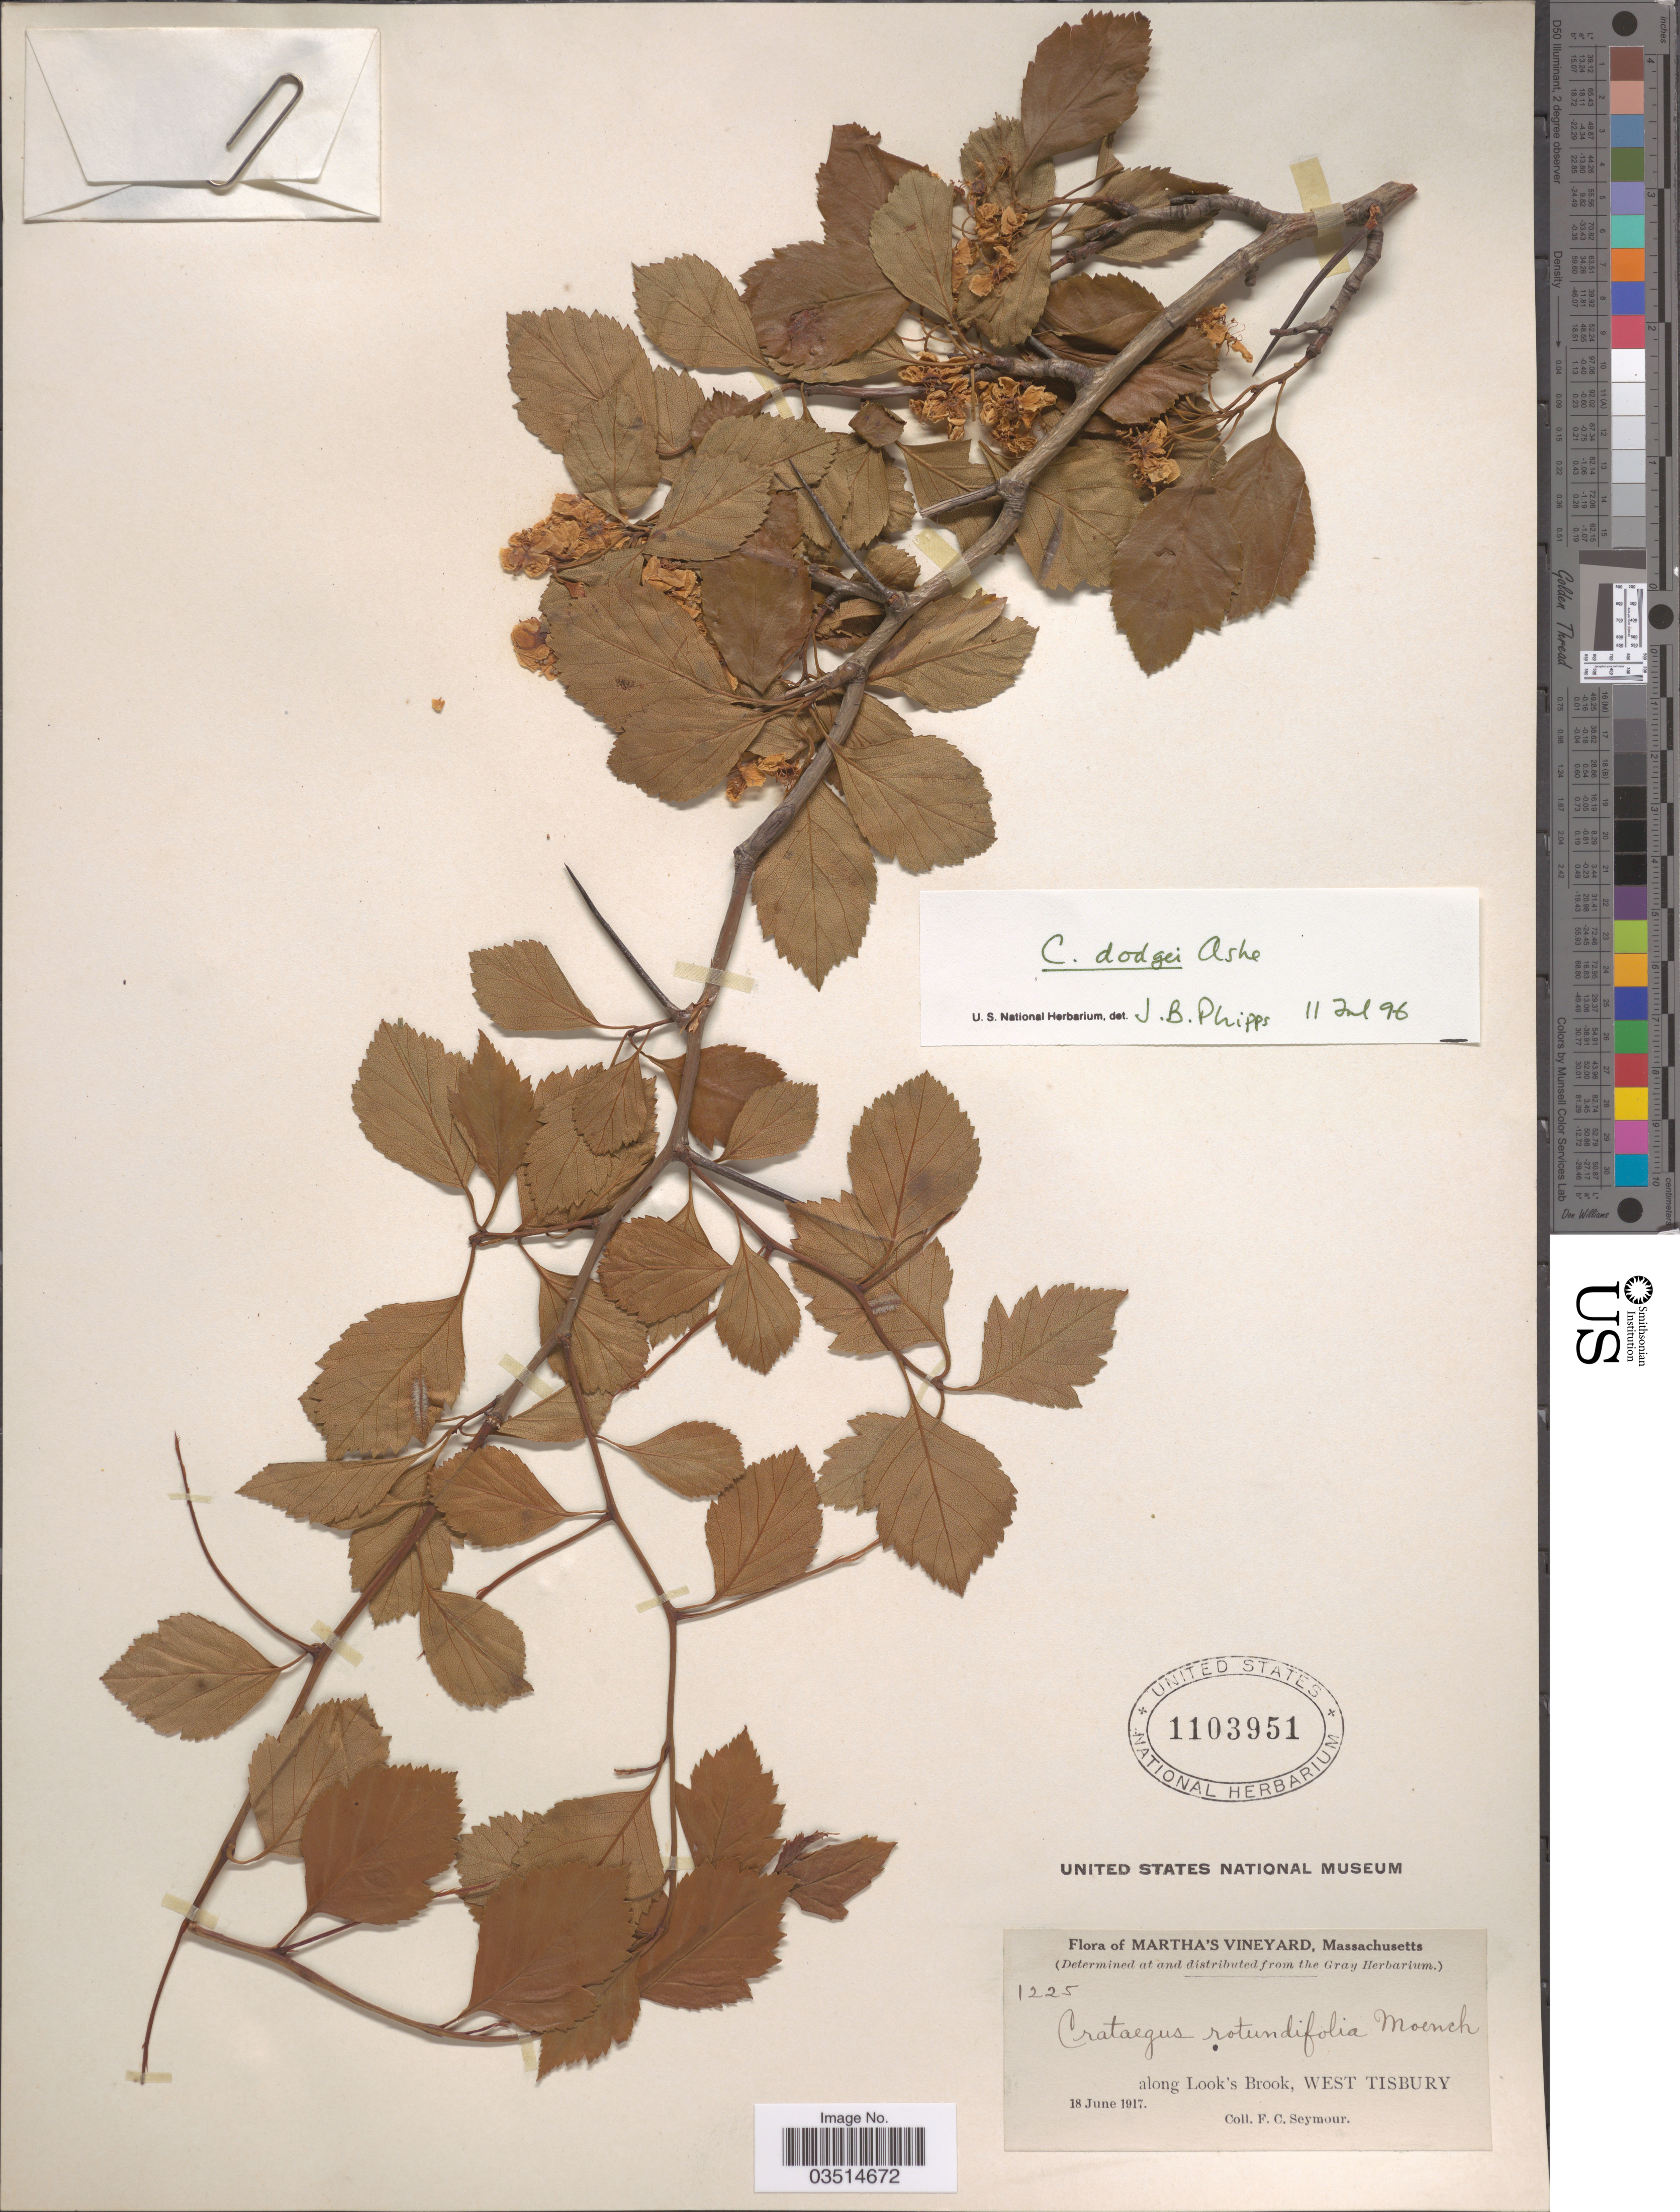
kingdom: Plantae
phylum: Tracheophyta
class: Magnoliopsida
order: Rosales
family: Rosaceae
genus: Crataegus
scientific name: Crataegus dodgei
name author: Ashe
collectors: F. C. Seymour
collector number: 1225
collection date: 1917-06-18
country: United States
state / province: Massachusetts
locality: Martha's Vineyard. Along Look's Brook, West Tisbury.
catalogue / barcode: US 1103951